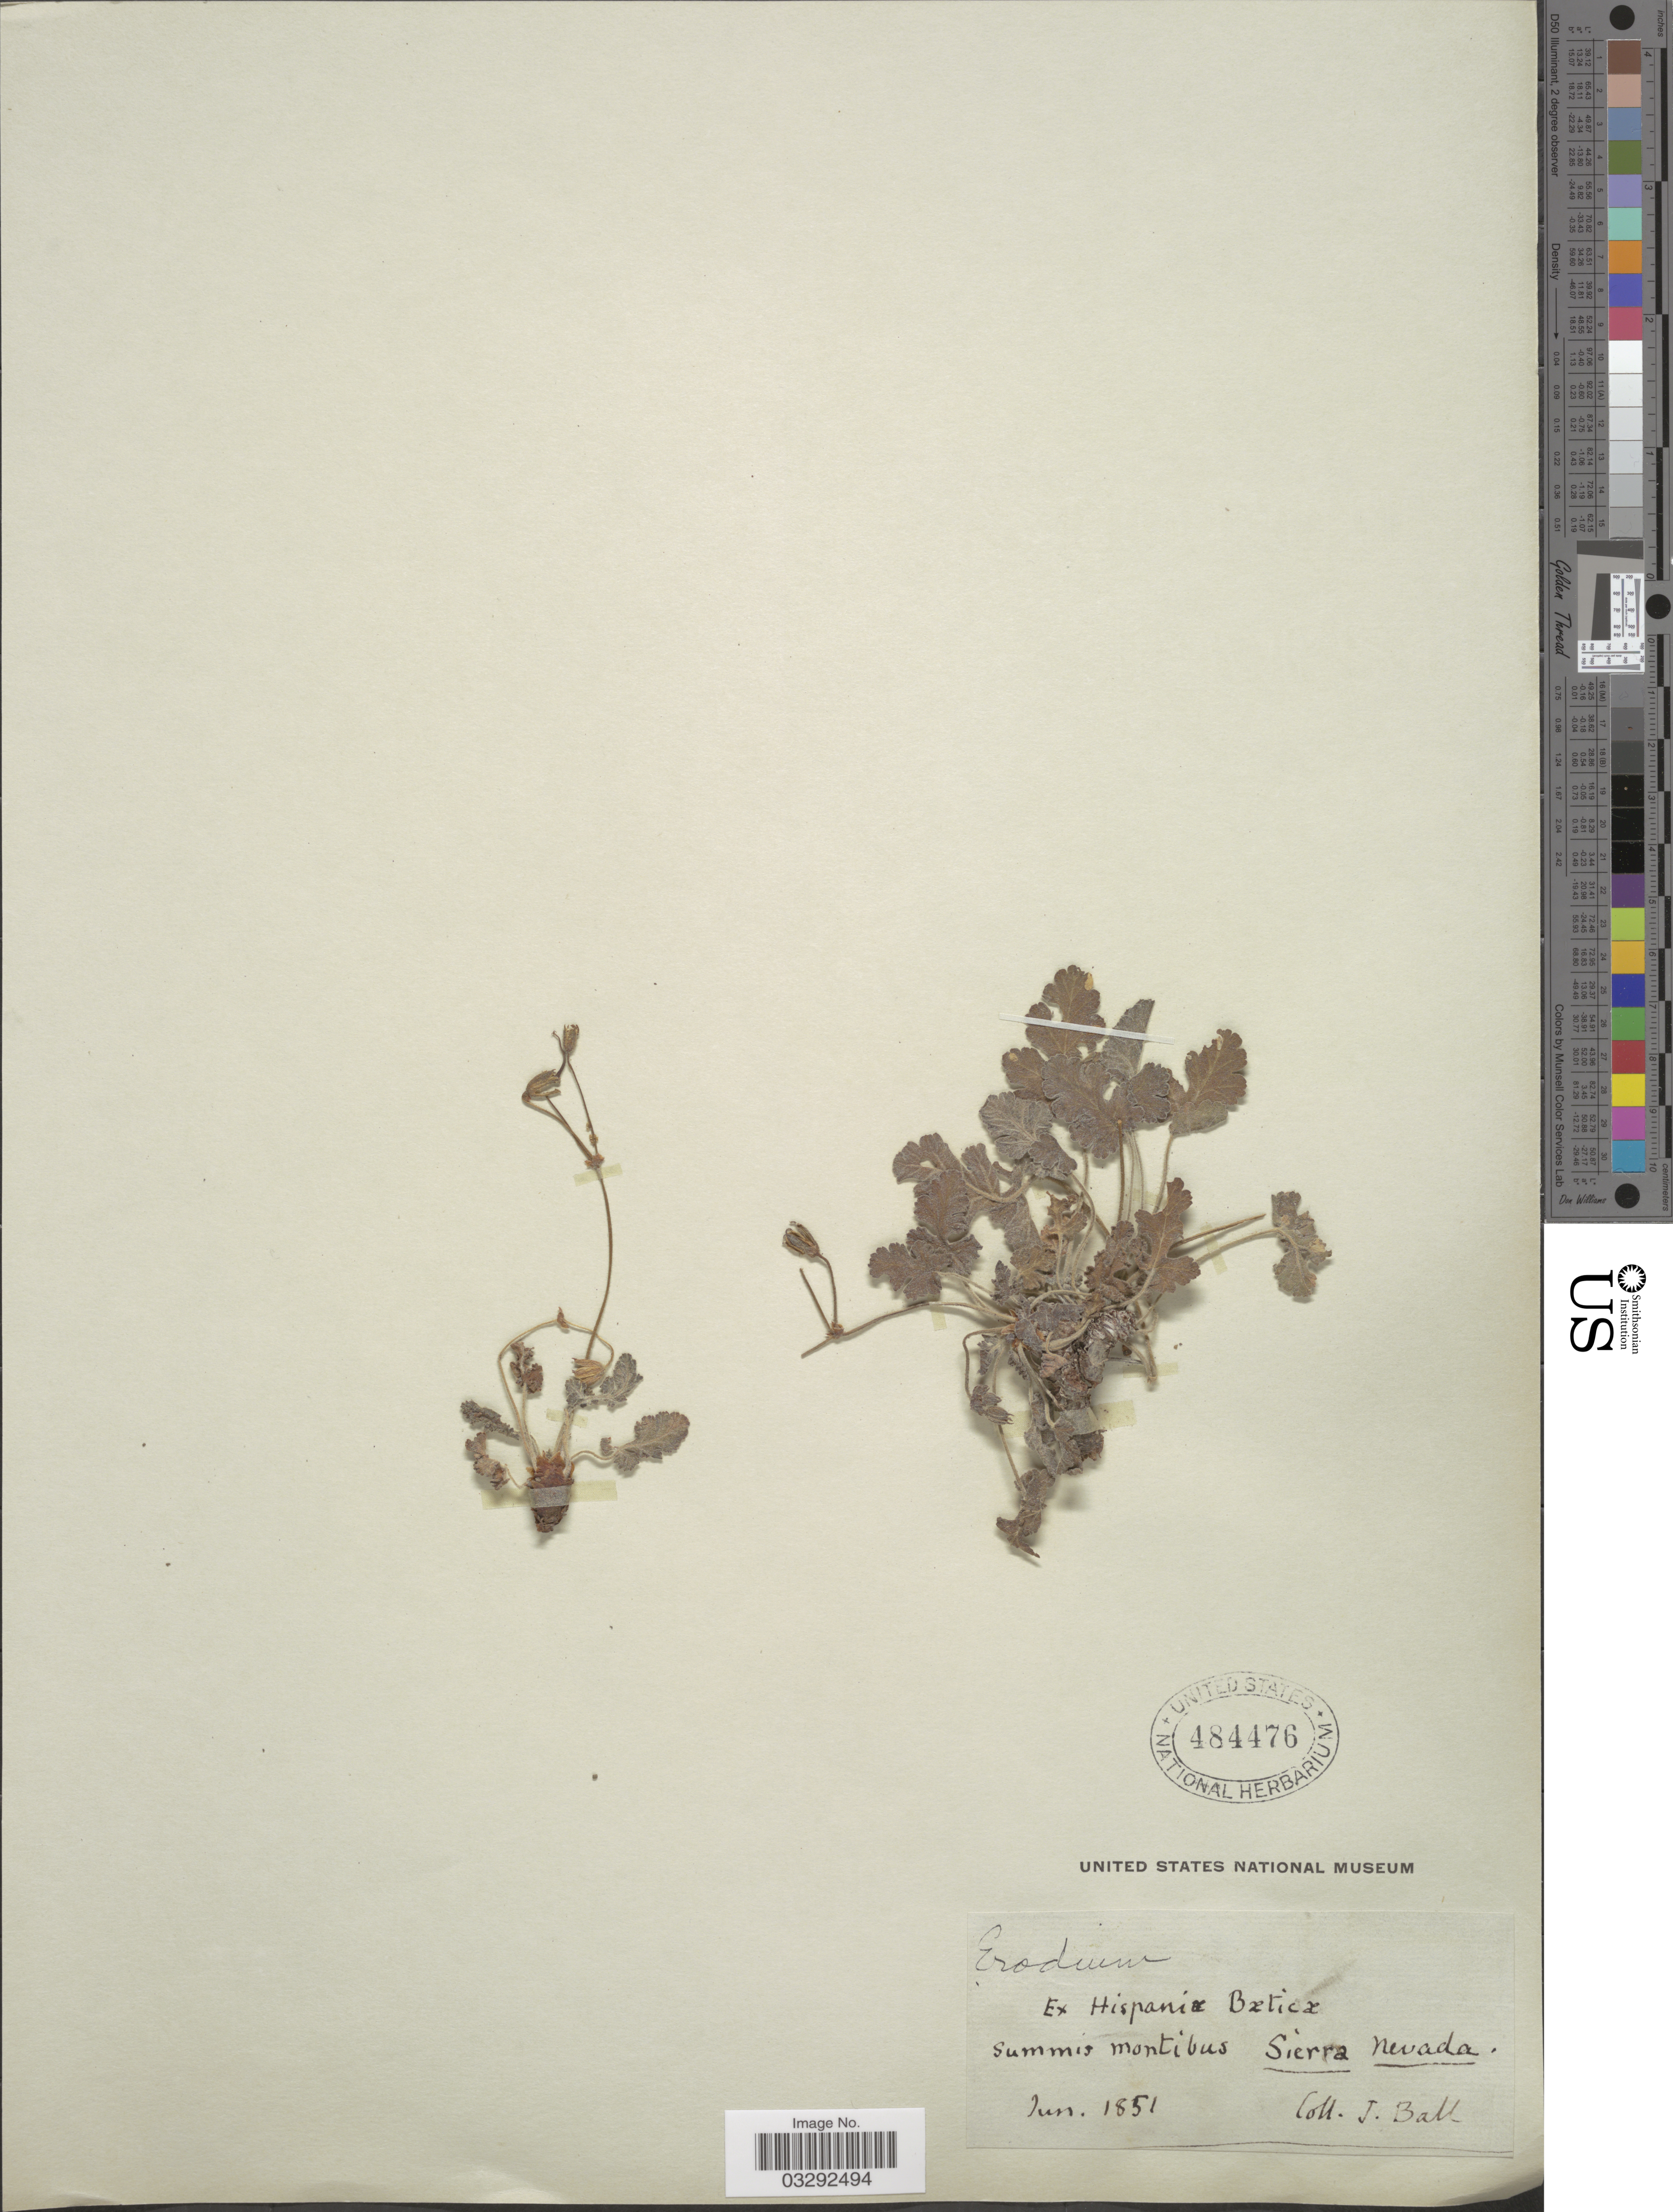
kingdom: Plantae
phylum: Tracheophyta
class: Magnoliopsida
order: Geraniales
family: Geraniaceae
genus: Erodium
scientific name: Erodium sp.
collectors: J. Ball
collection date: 1851-06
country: Spain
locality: Ex Hispaniæ Bæticæ summis montibus Sierra Nevada.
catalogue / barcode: US 484476